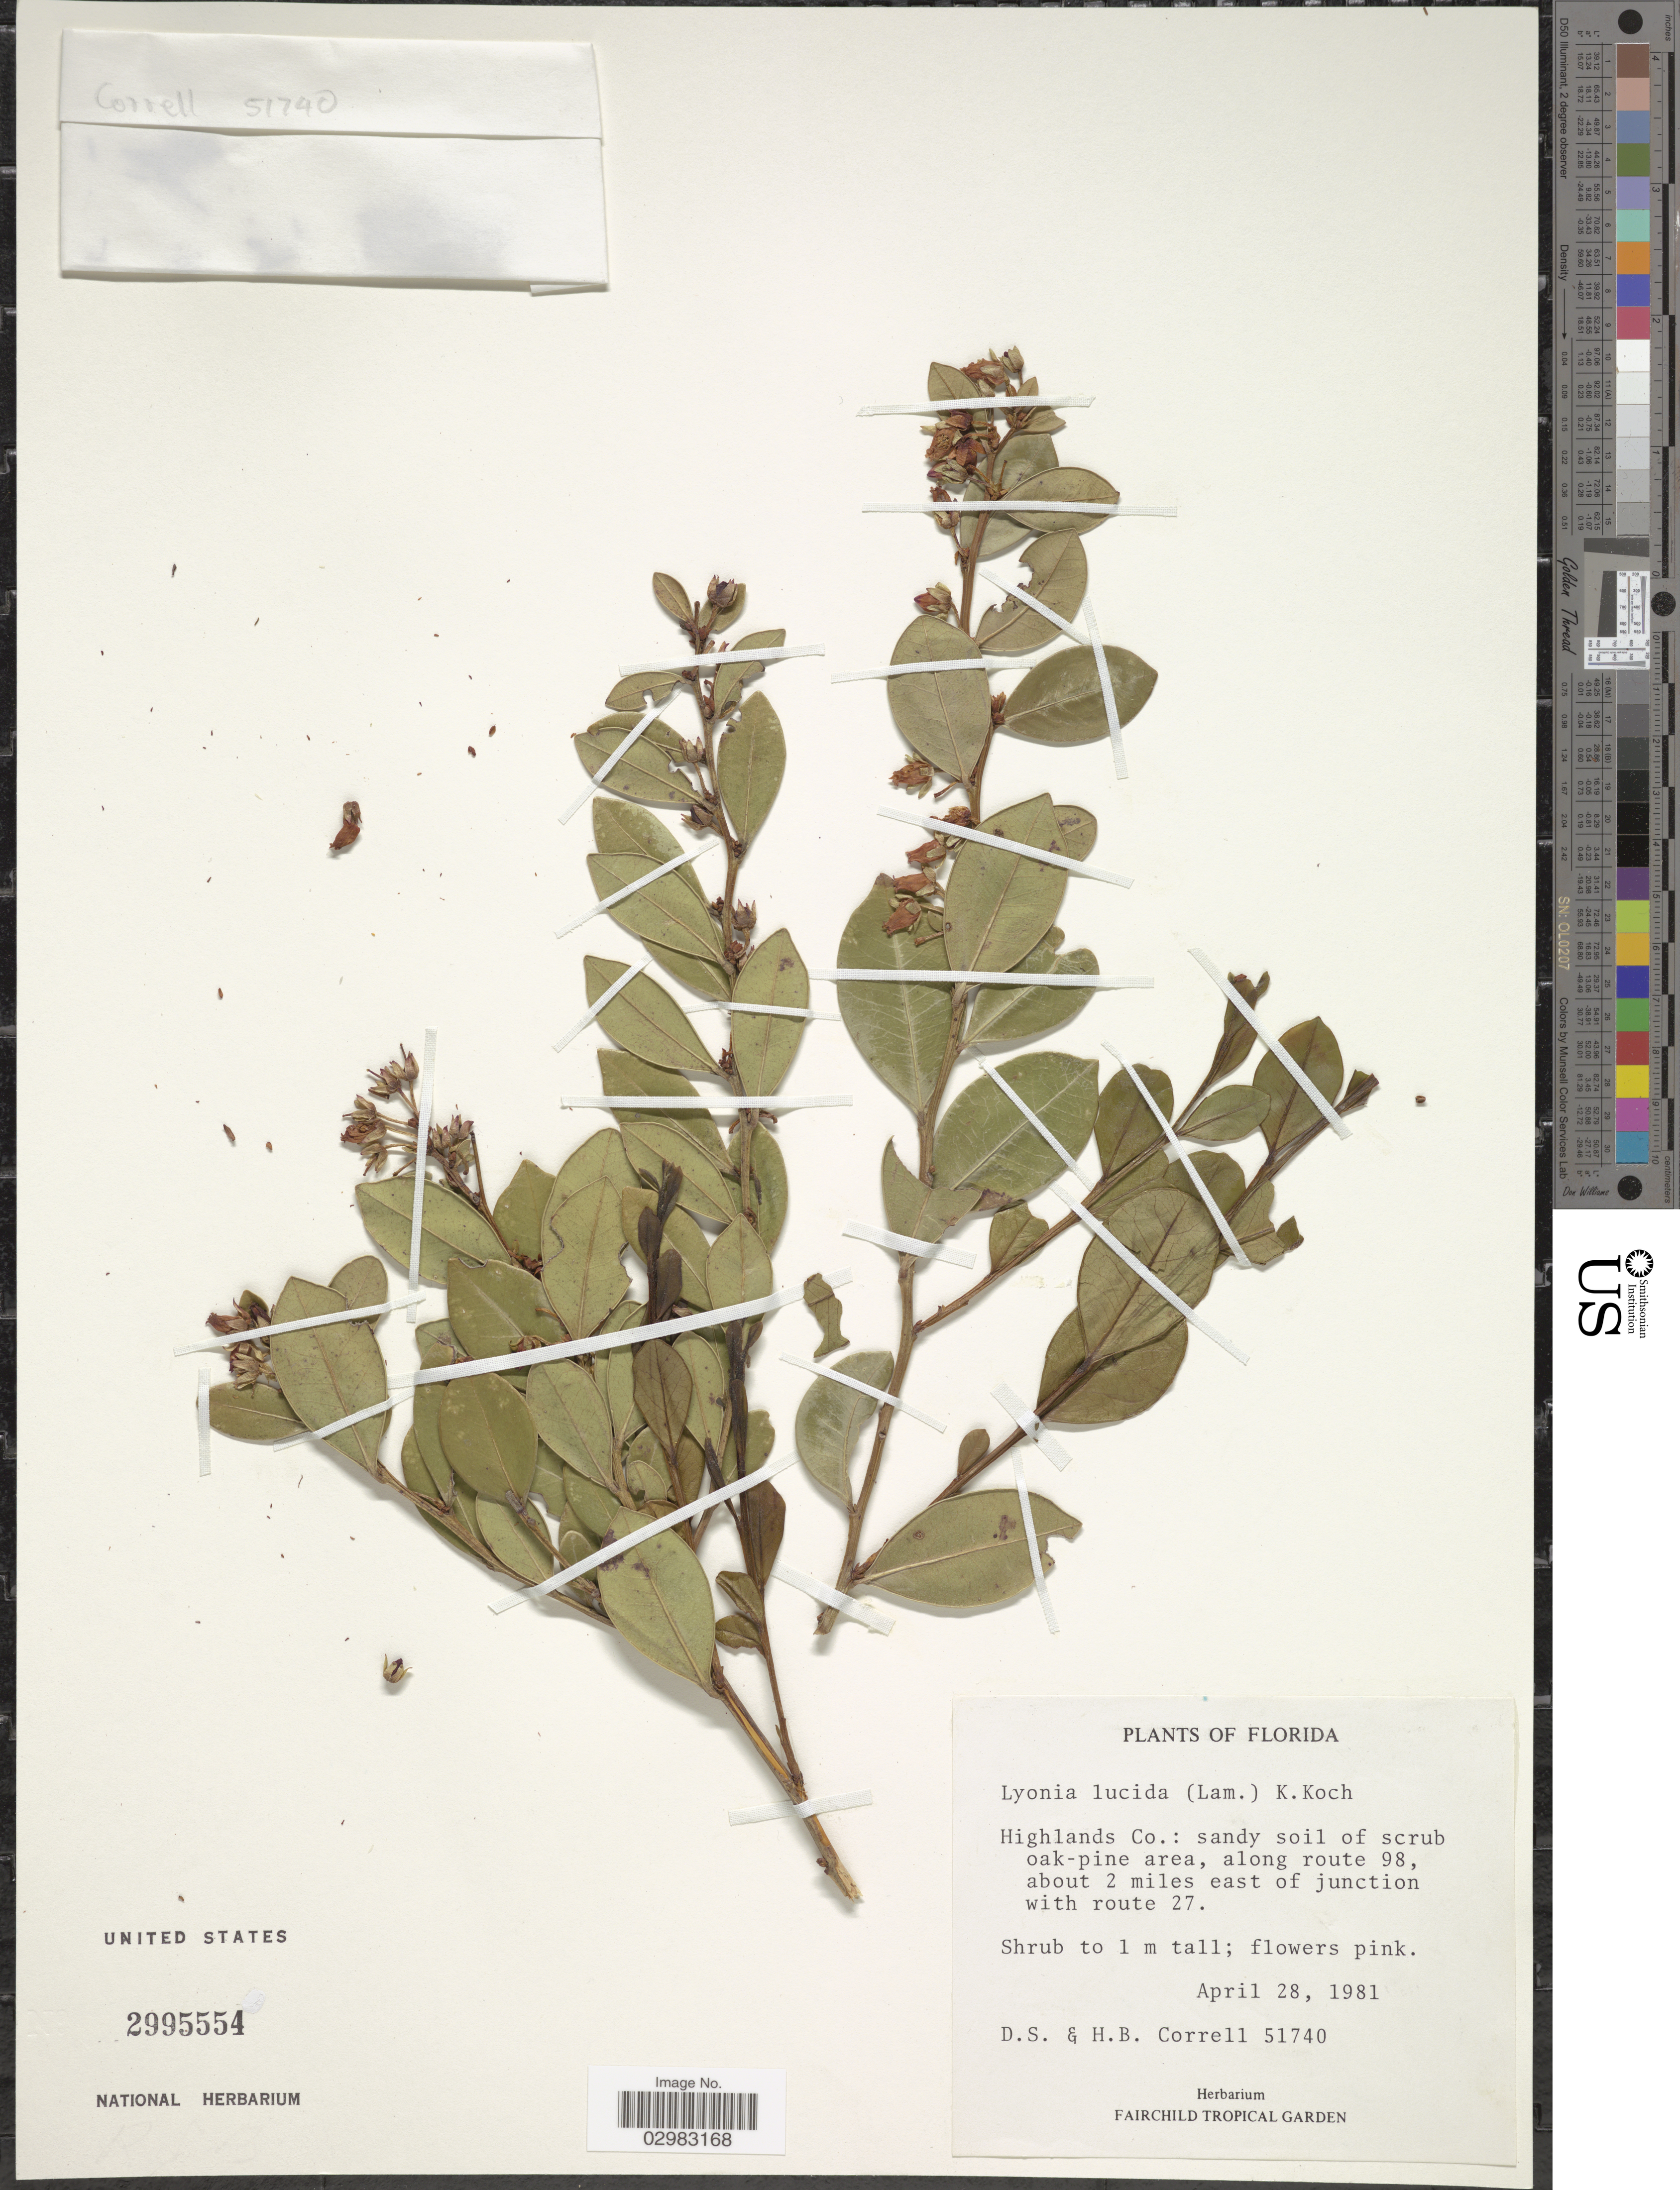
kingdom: Plantae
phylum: Tracheophyta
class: Magnoliopsida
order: Ericales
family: Ericaceae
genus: Lyonia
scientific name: Lyonia lucida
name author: K. Koch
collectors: D. S. Correll & H. Correll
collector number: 51740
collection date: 1981-04-28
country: United States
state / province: Florida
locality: Highlands Co.: along route 98, about 2 miles east of junction with route 27.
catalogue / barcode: US 2995554